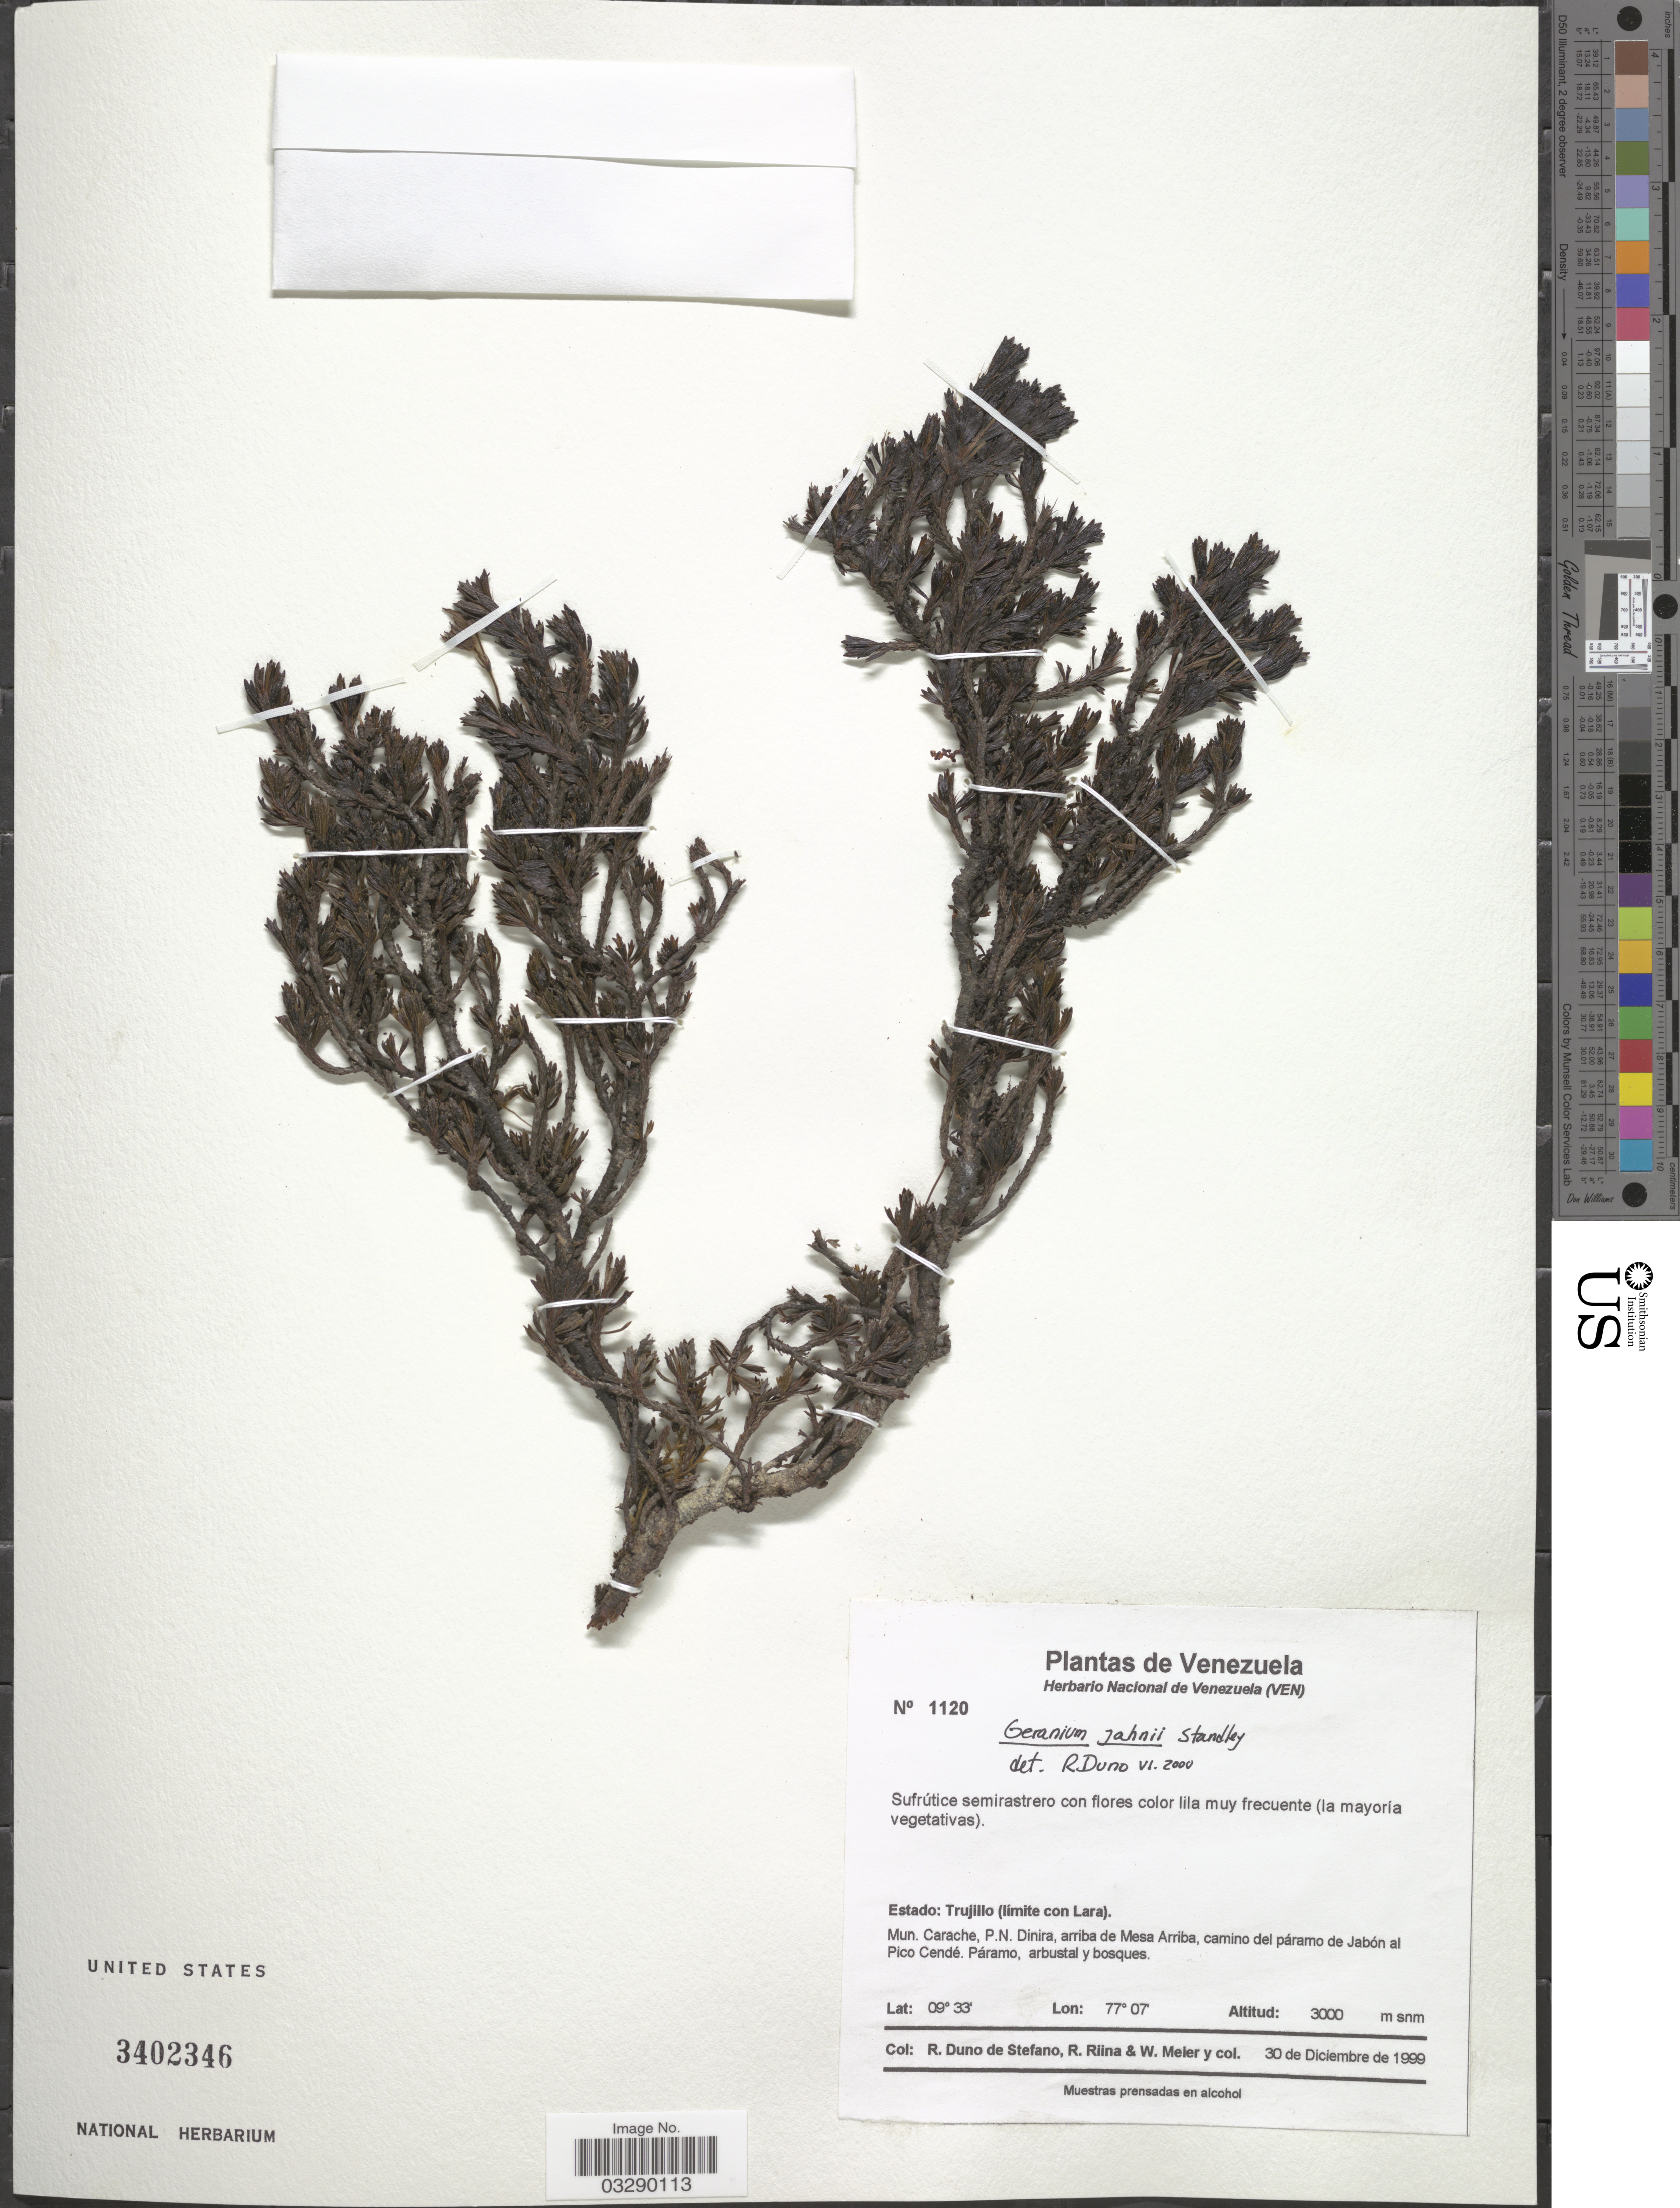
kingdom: Plantae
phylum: Tracheophyta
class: Magnoliopsida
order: Geraniales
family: Geraniaceae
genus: Geranium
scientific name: Geranium jahnii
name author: Standl.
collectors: R. Duno de Stefano, R. Riina, W. Meier & W. Colenso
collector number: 1120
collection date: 1999-12-30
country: Venezuela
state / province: Trujillo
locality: (límite con Lara). Mun. Carache, P.N. Dinira, arriba de Mesa Arriba, camino del páramo de Jabón al Pico Cendé. Páramo.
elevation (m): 3000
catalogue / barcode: US 3402346